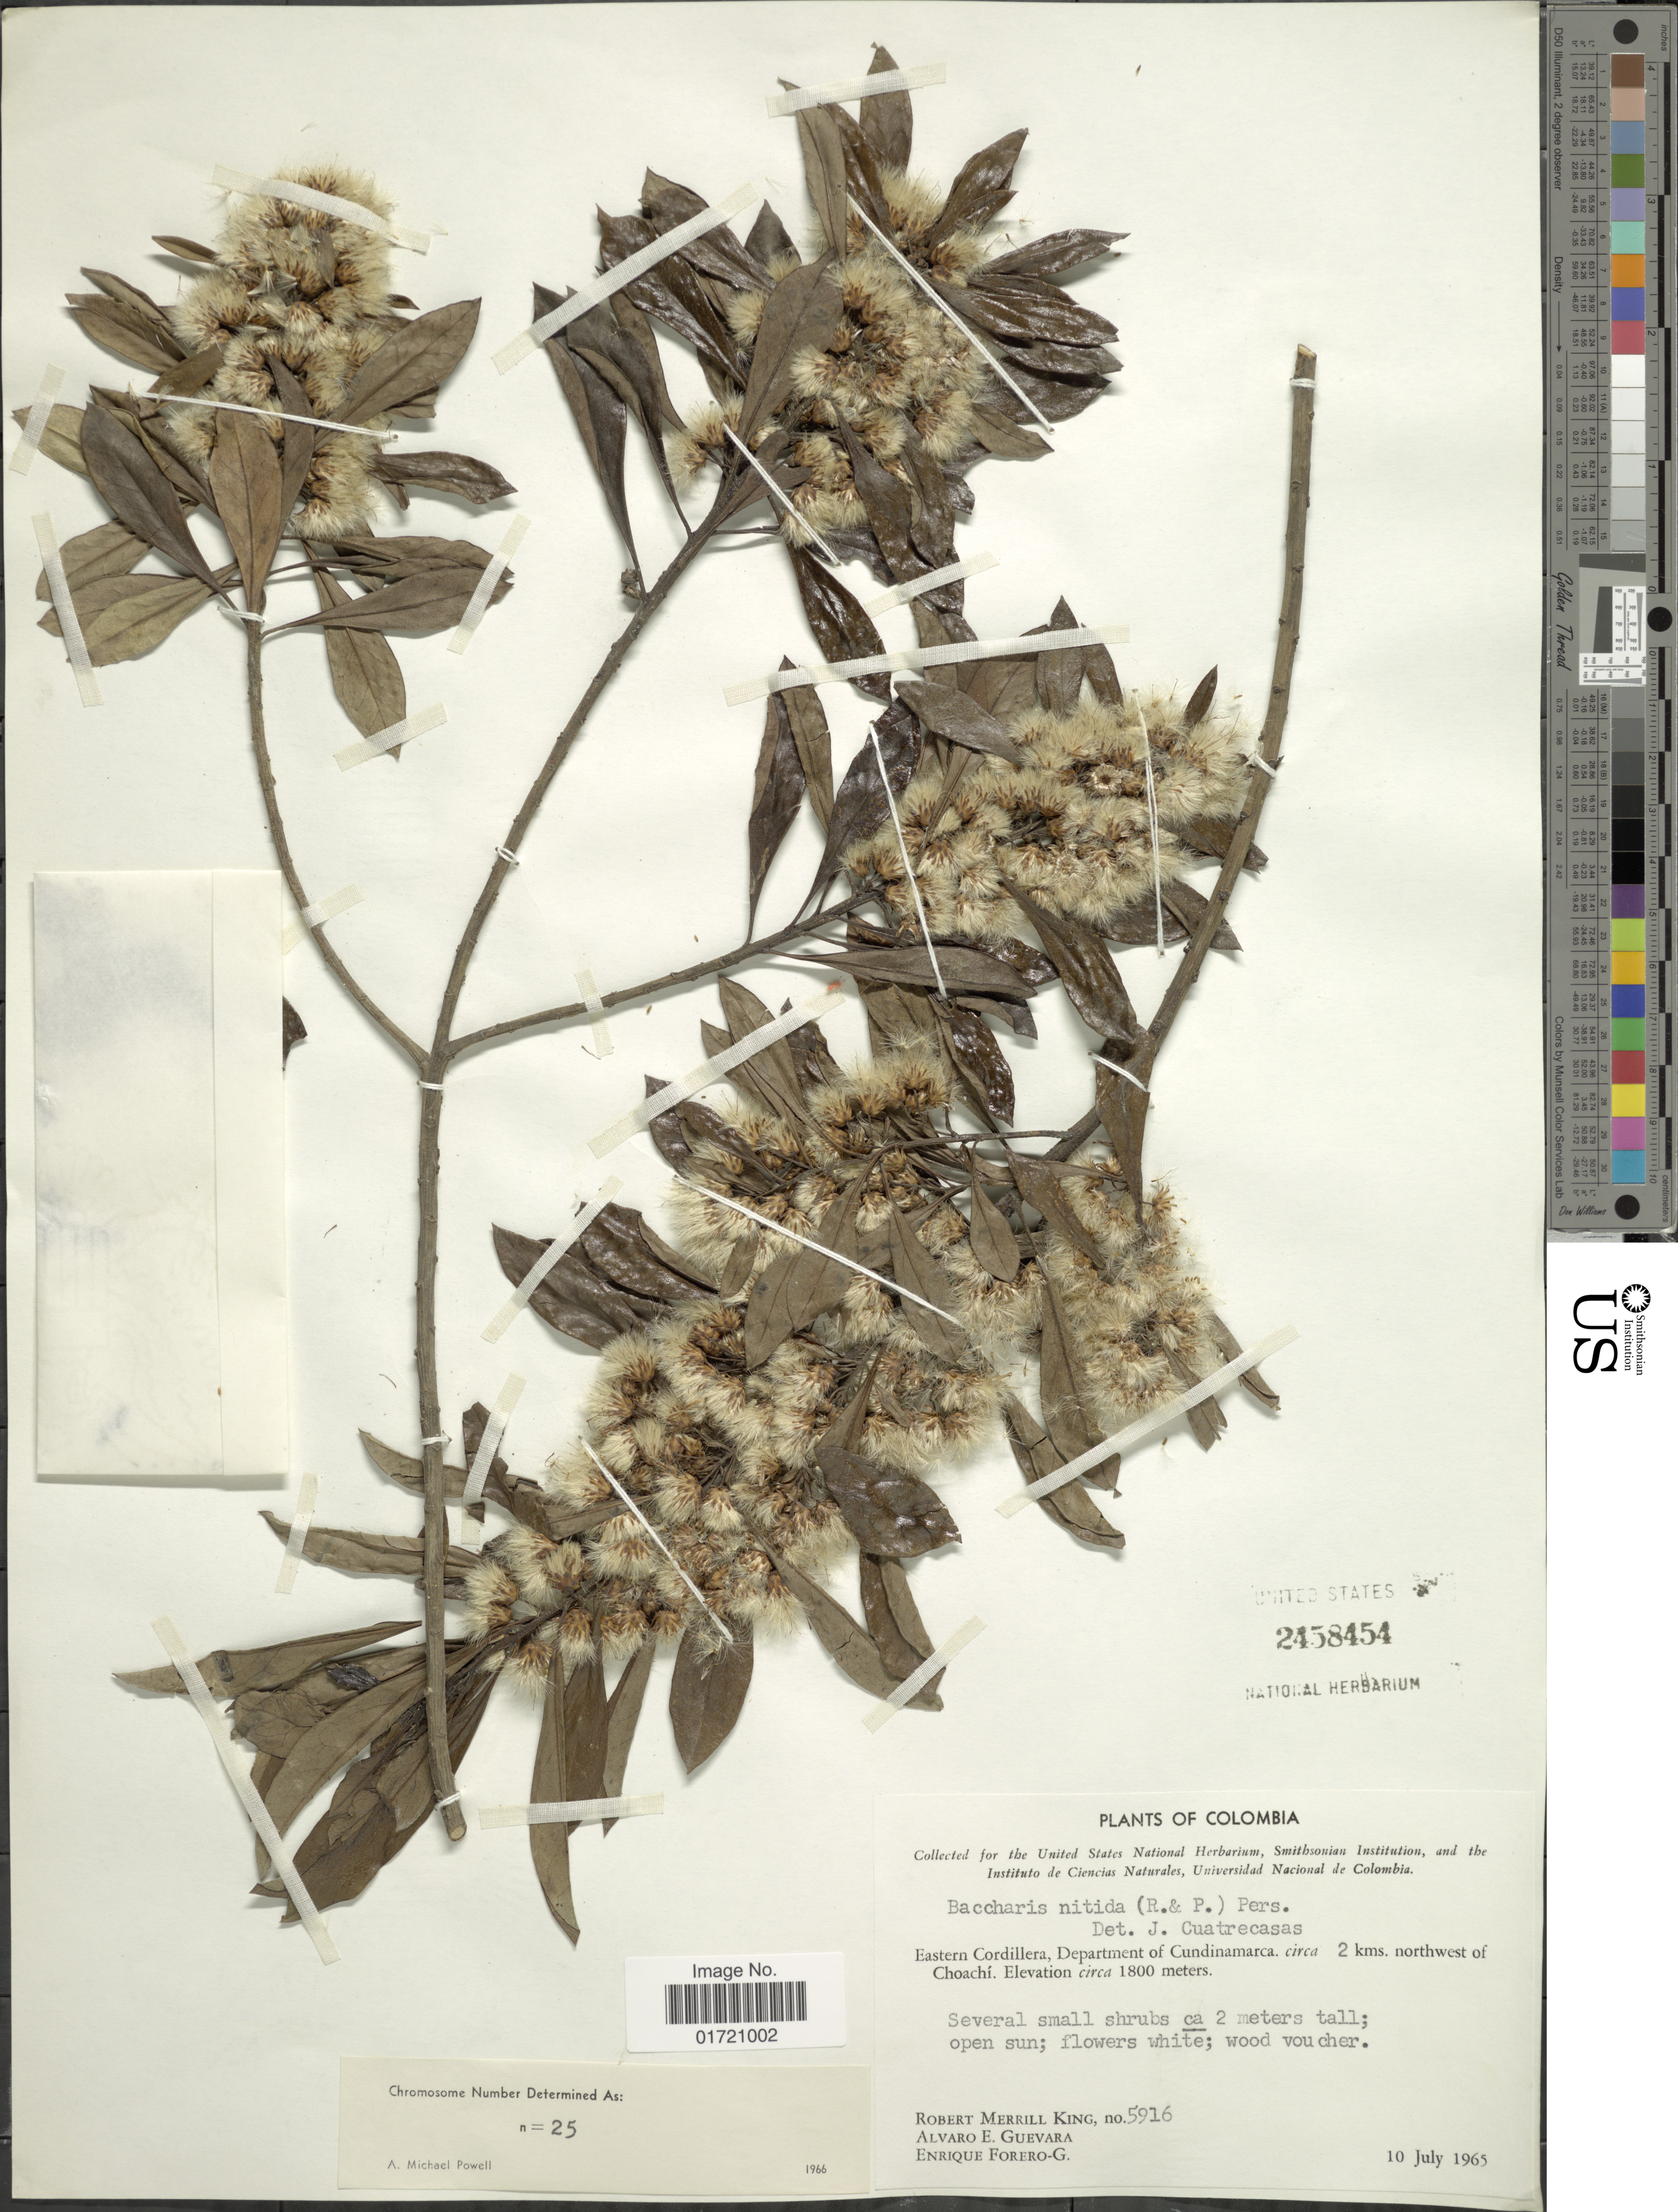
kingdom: Plantae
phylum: Tracheophyta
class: Magnoliopsida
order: Asterales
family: Asteraceae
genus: Baccharis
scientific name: Baccharis nitida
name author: (Ruiz & Pav.) Pers.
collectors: R. M. King, A. E. Guevara & E. Forero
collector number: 5916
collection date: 1965-07-10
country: Colombia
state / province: Cundinamarca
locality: Eastern Cordillera, circa 2 kms northwest of Choachi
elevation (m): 1800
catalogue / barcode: US 2458454